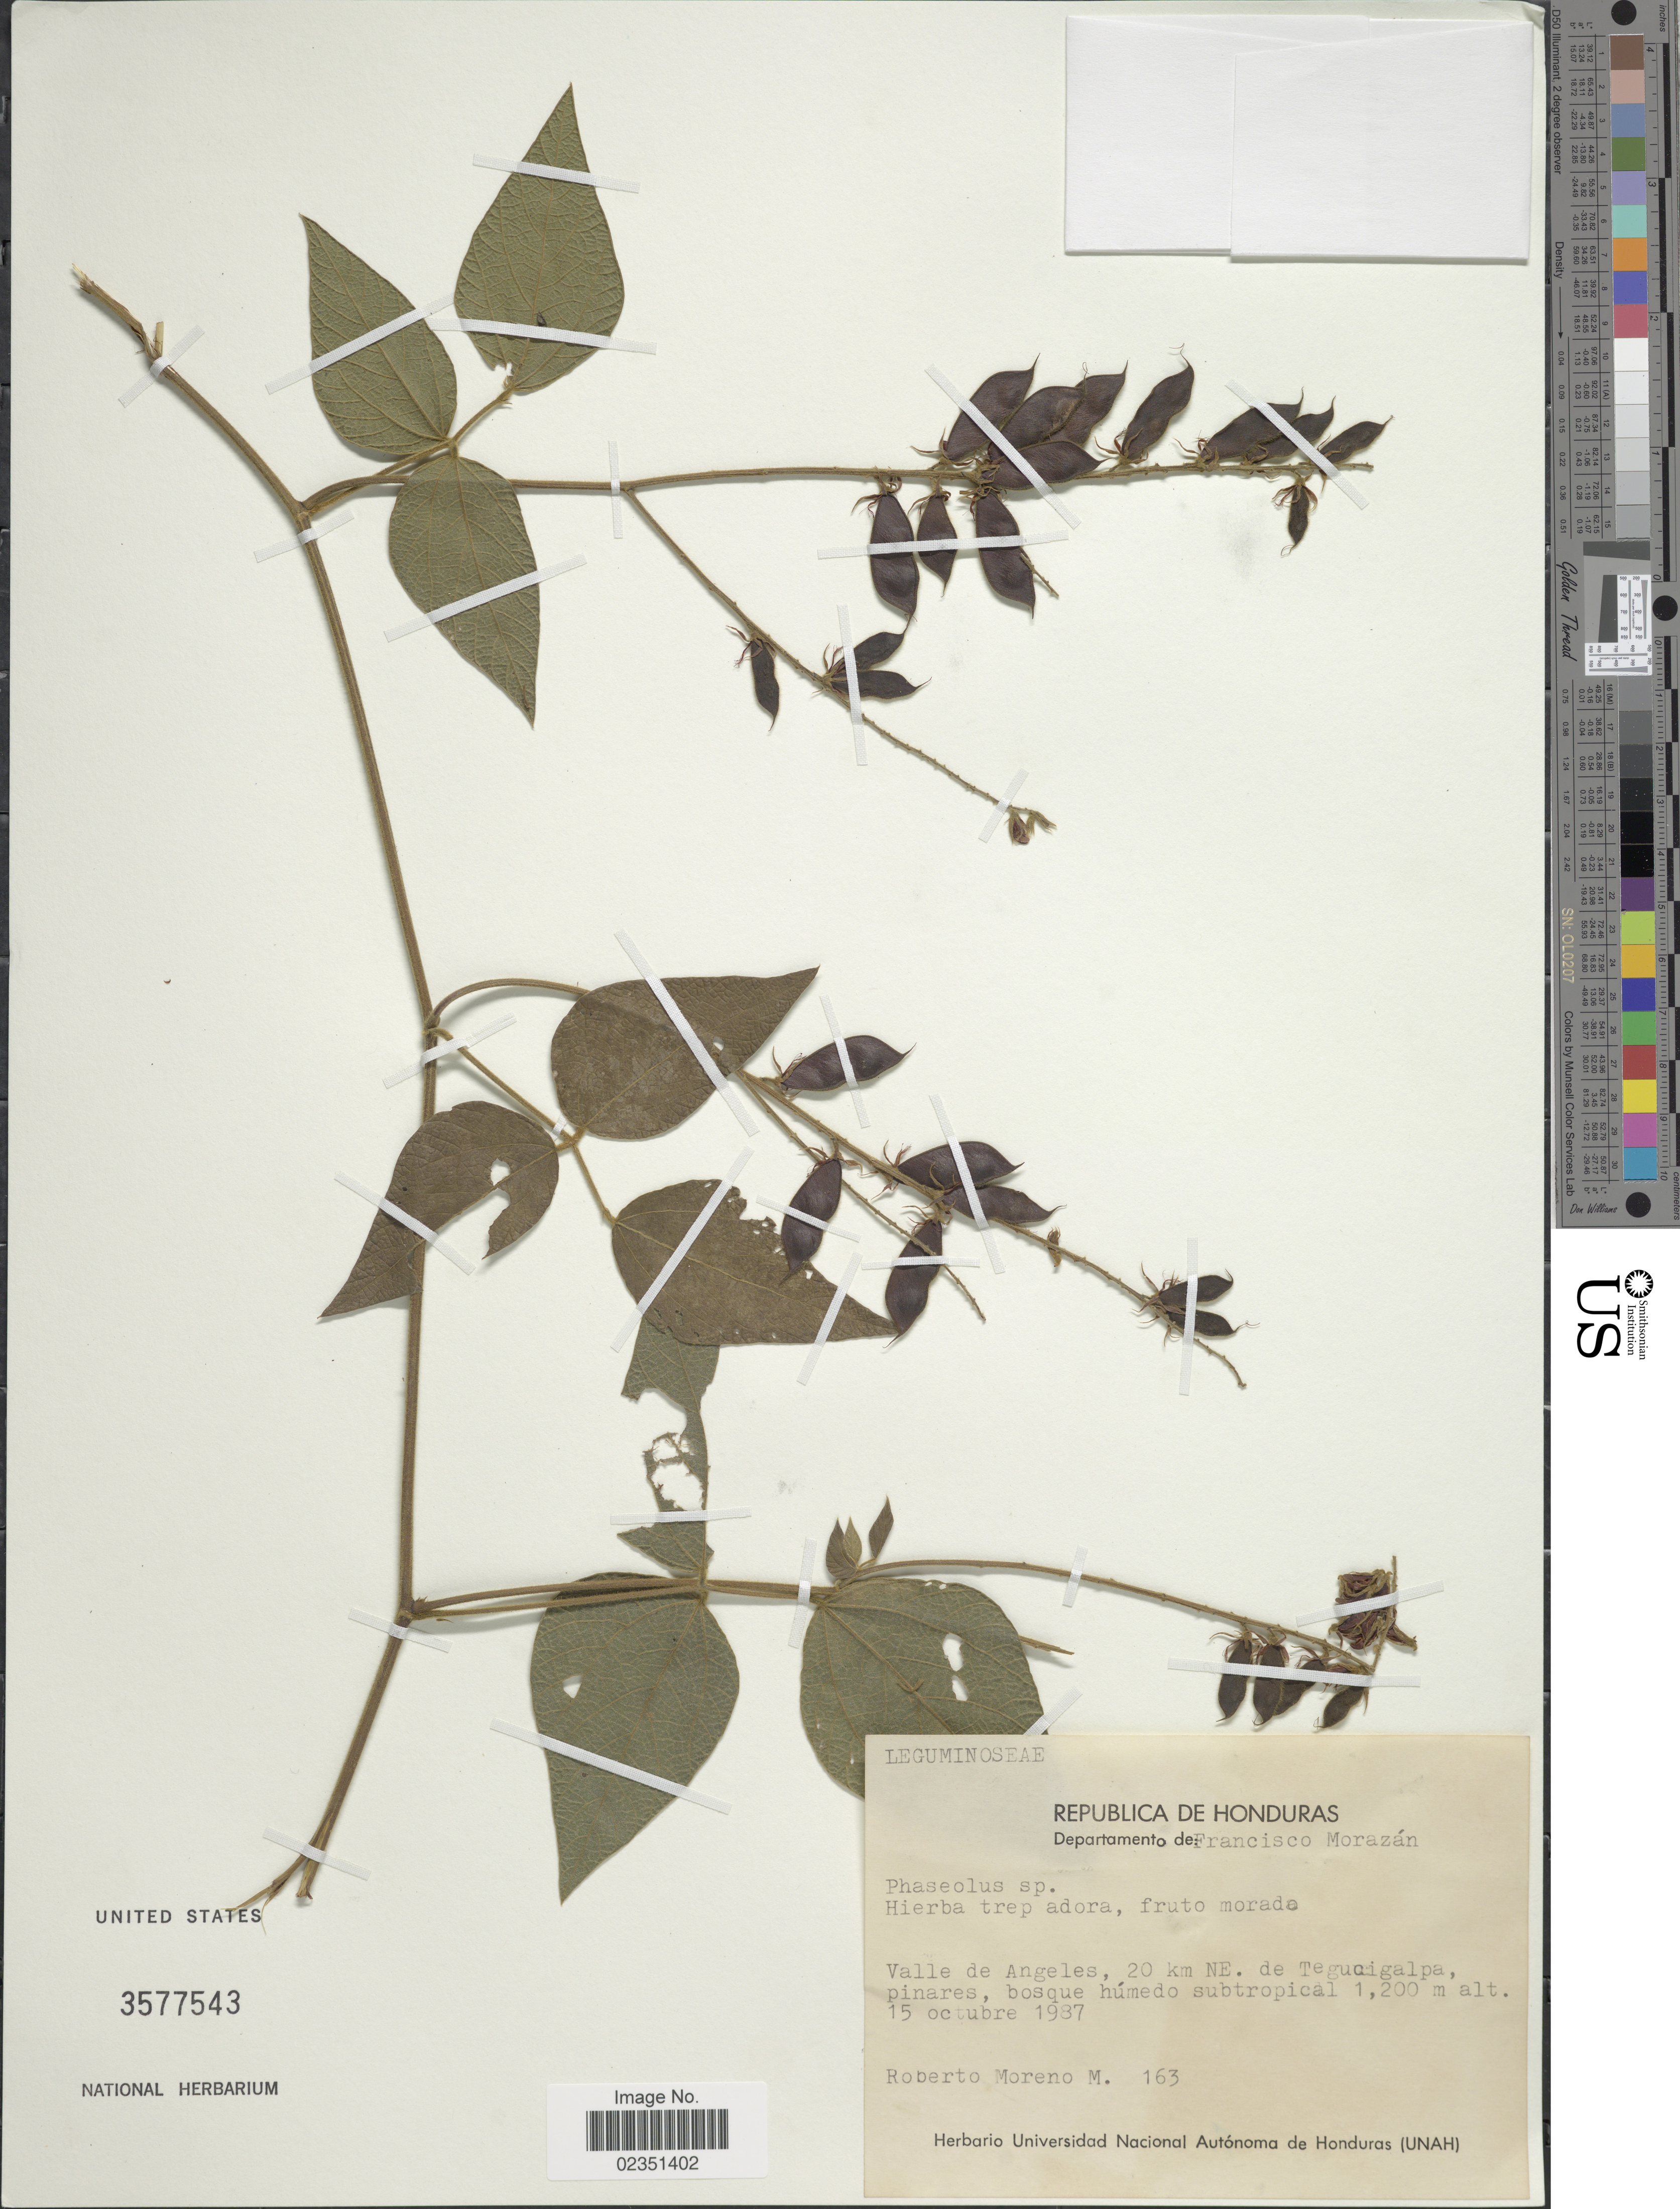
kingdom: Plantae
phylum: Tracheophyta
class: Magnoliopsida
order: Fabales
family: Fabaceae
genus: Phaseolus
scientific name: Phaseolus sp.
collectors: R. Moreno M.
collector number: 163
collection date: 1987-10-15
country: Honduras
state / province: Fco. Morazán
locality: Valle de Angeles, 20 km NE. de Tegucigalpa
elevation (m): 1200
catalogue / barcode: US 3577543